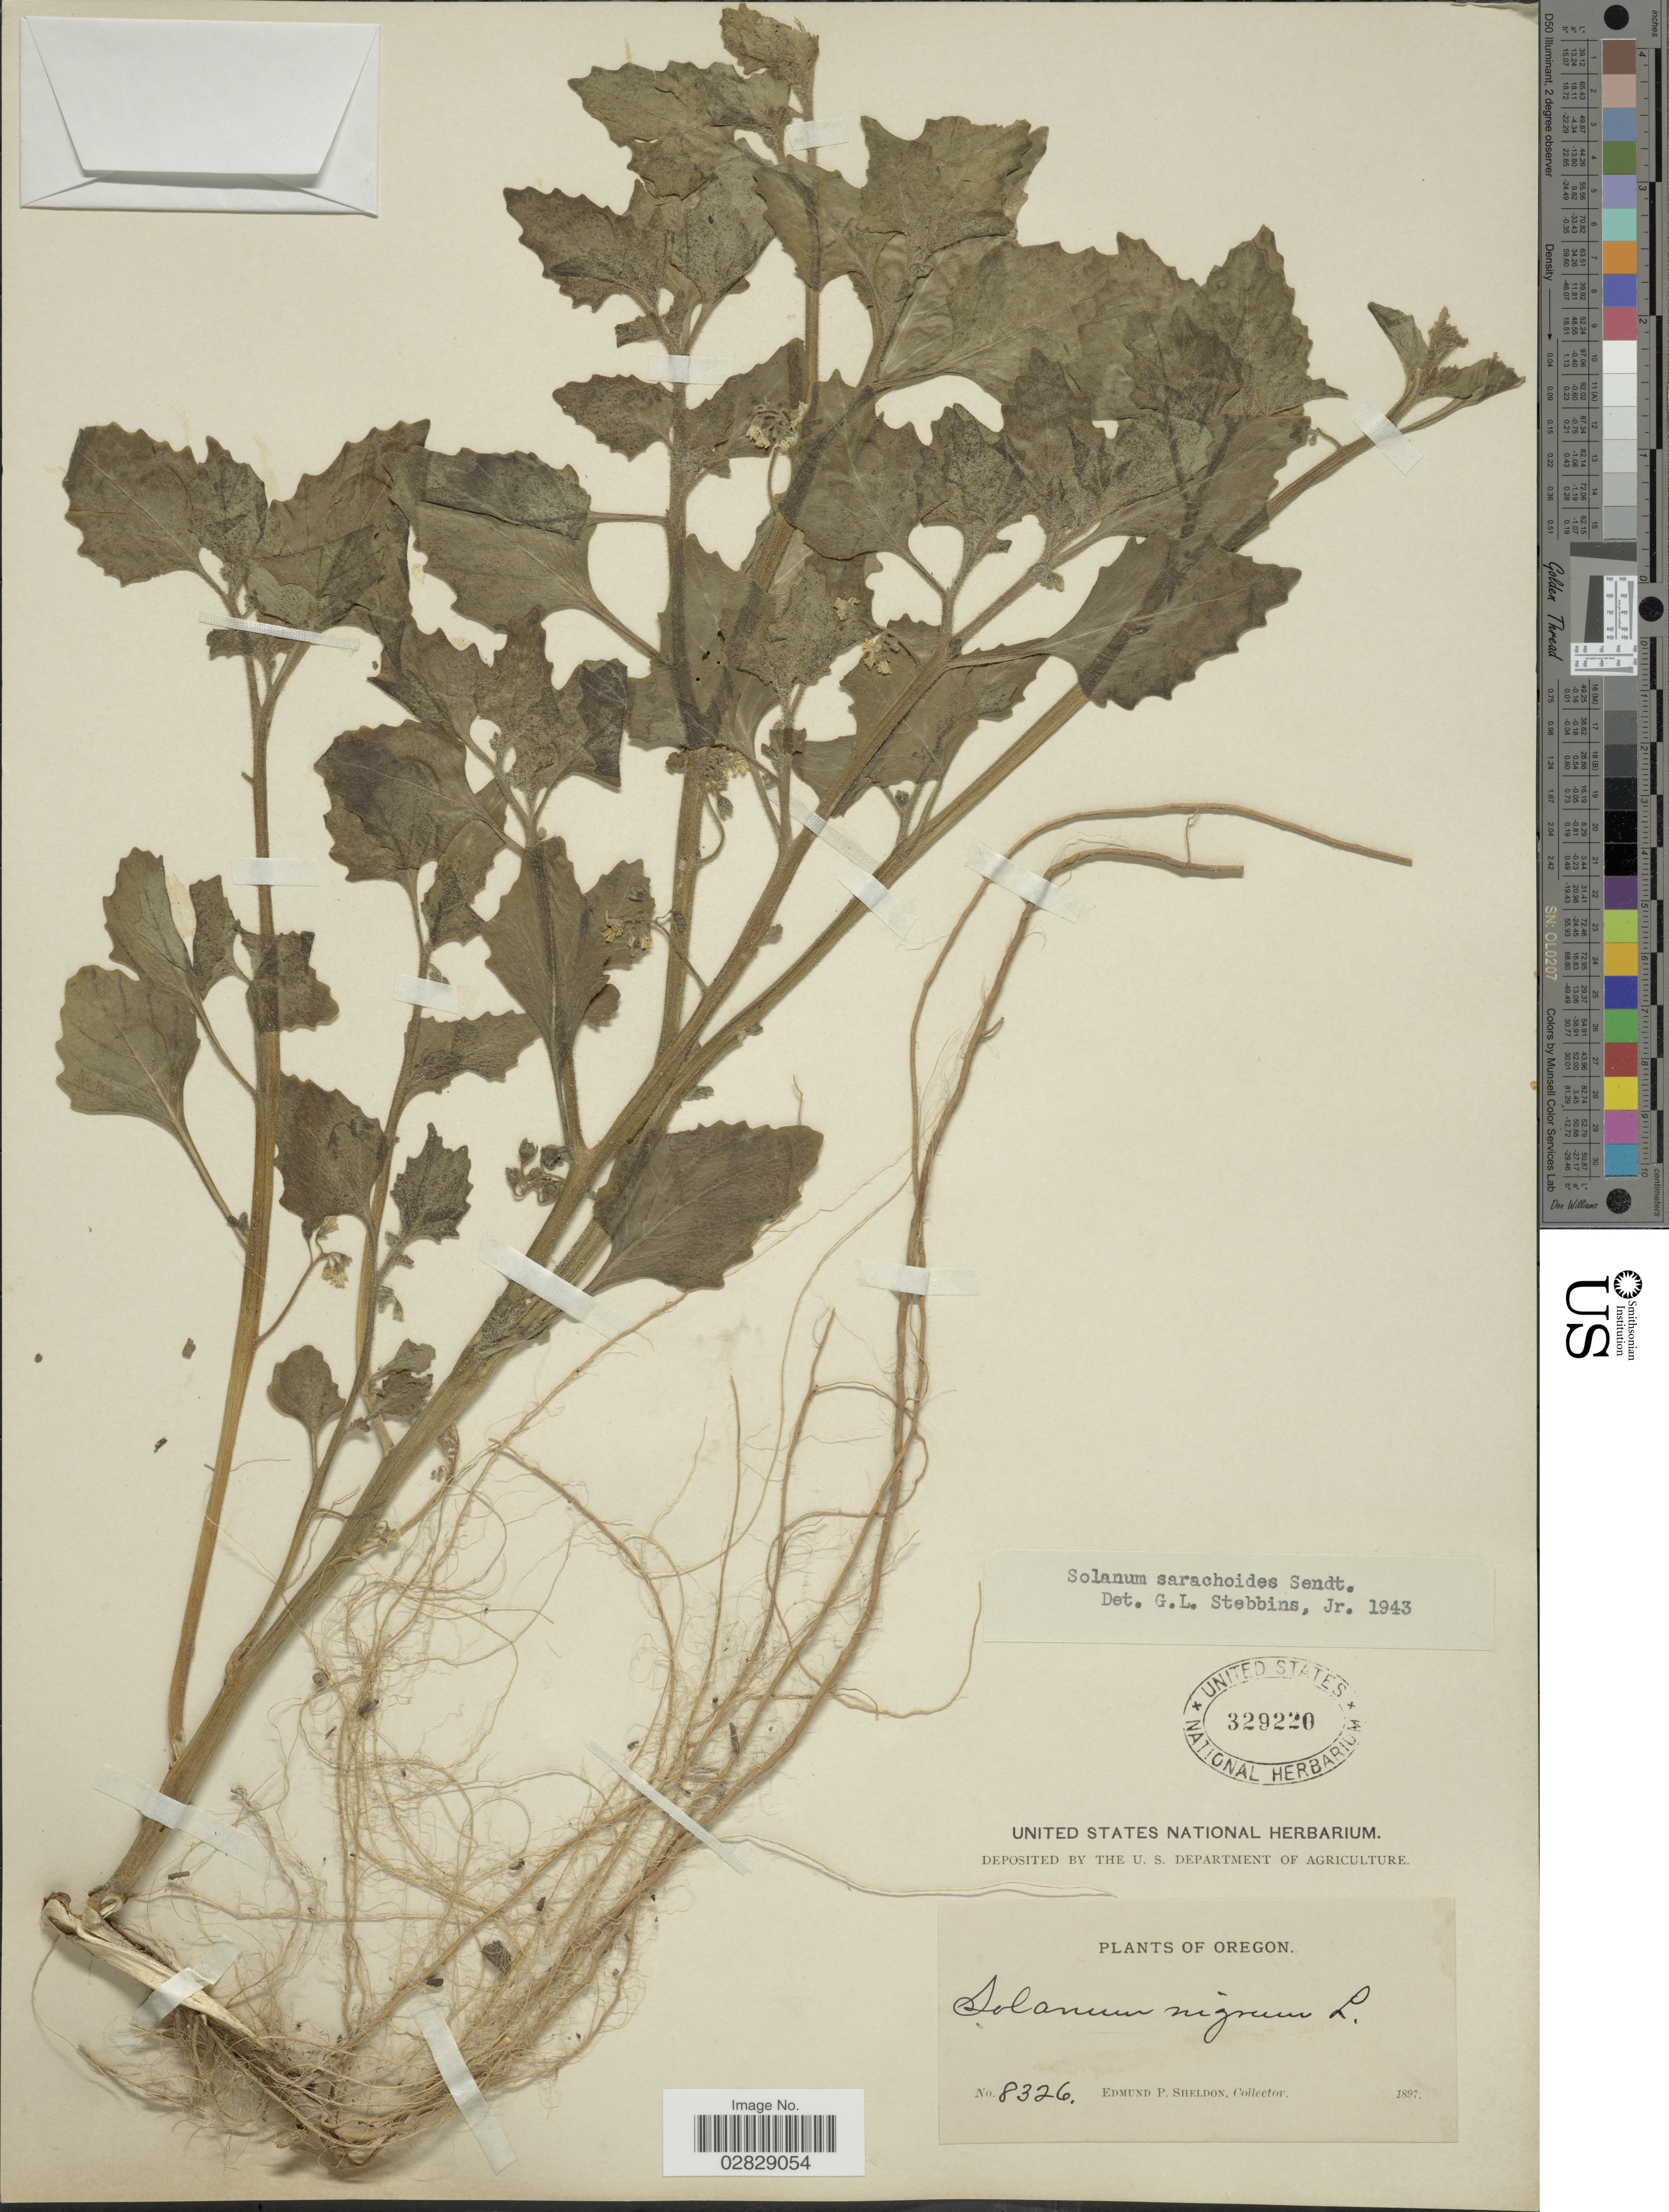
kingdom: Plantae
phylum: Tracheophyta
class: Magnoliopsida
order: Solanales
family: Solanaceae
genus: Solanum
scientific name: Solanum sarachoides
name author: Sendt.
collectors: E. P. Sheldon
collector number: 8326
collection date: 1897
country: United States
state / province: Oregon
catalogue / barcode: US 329220